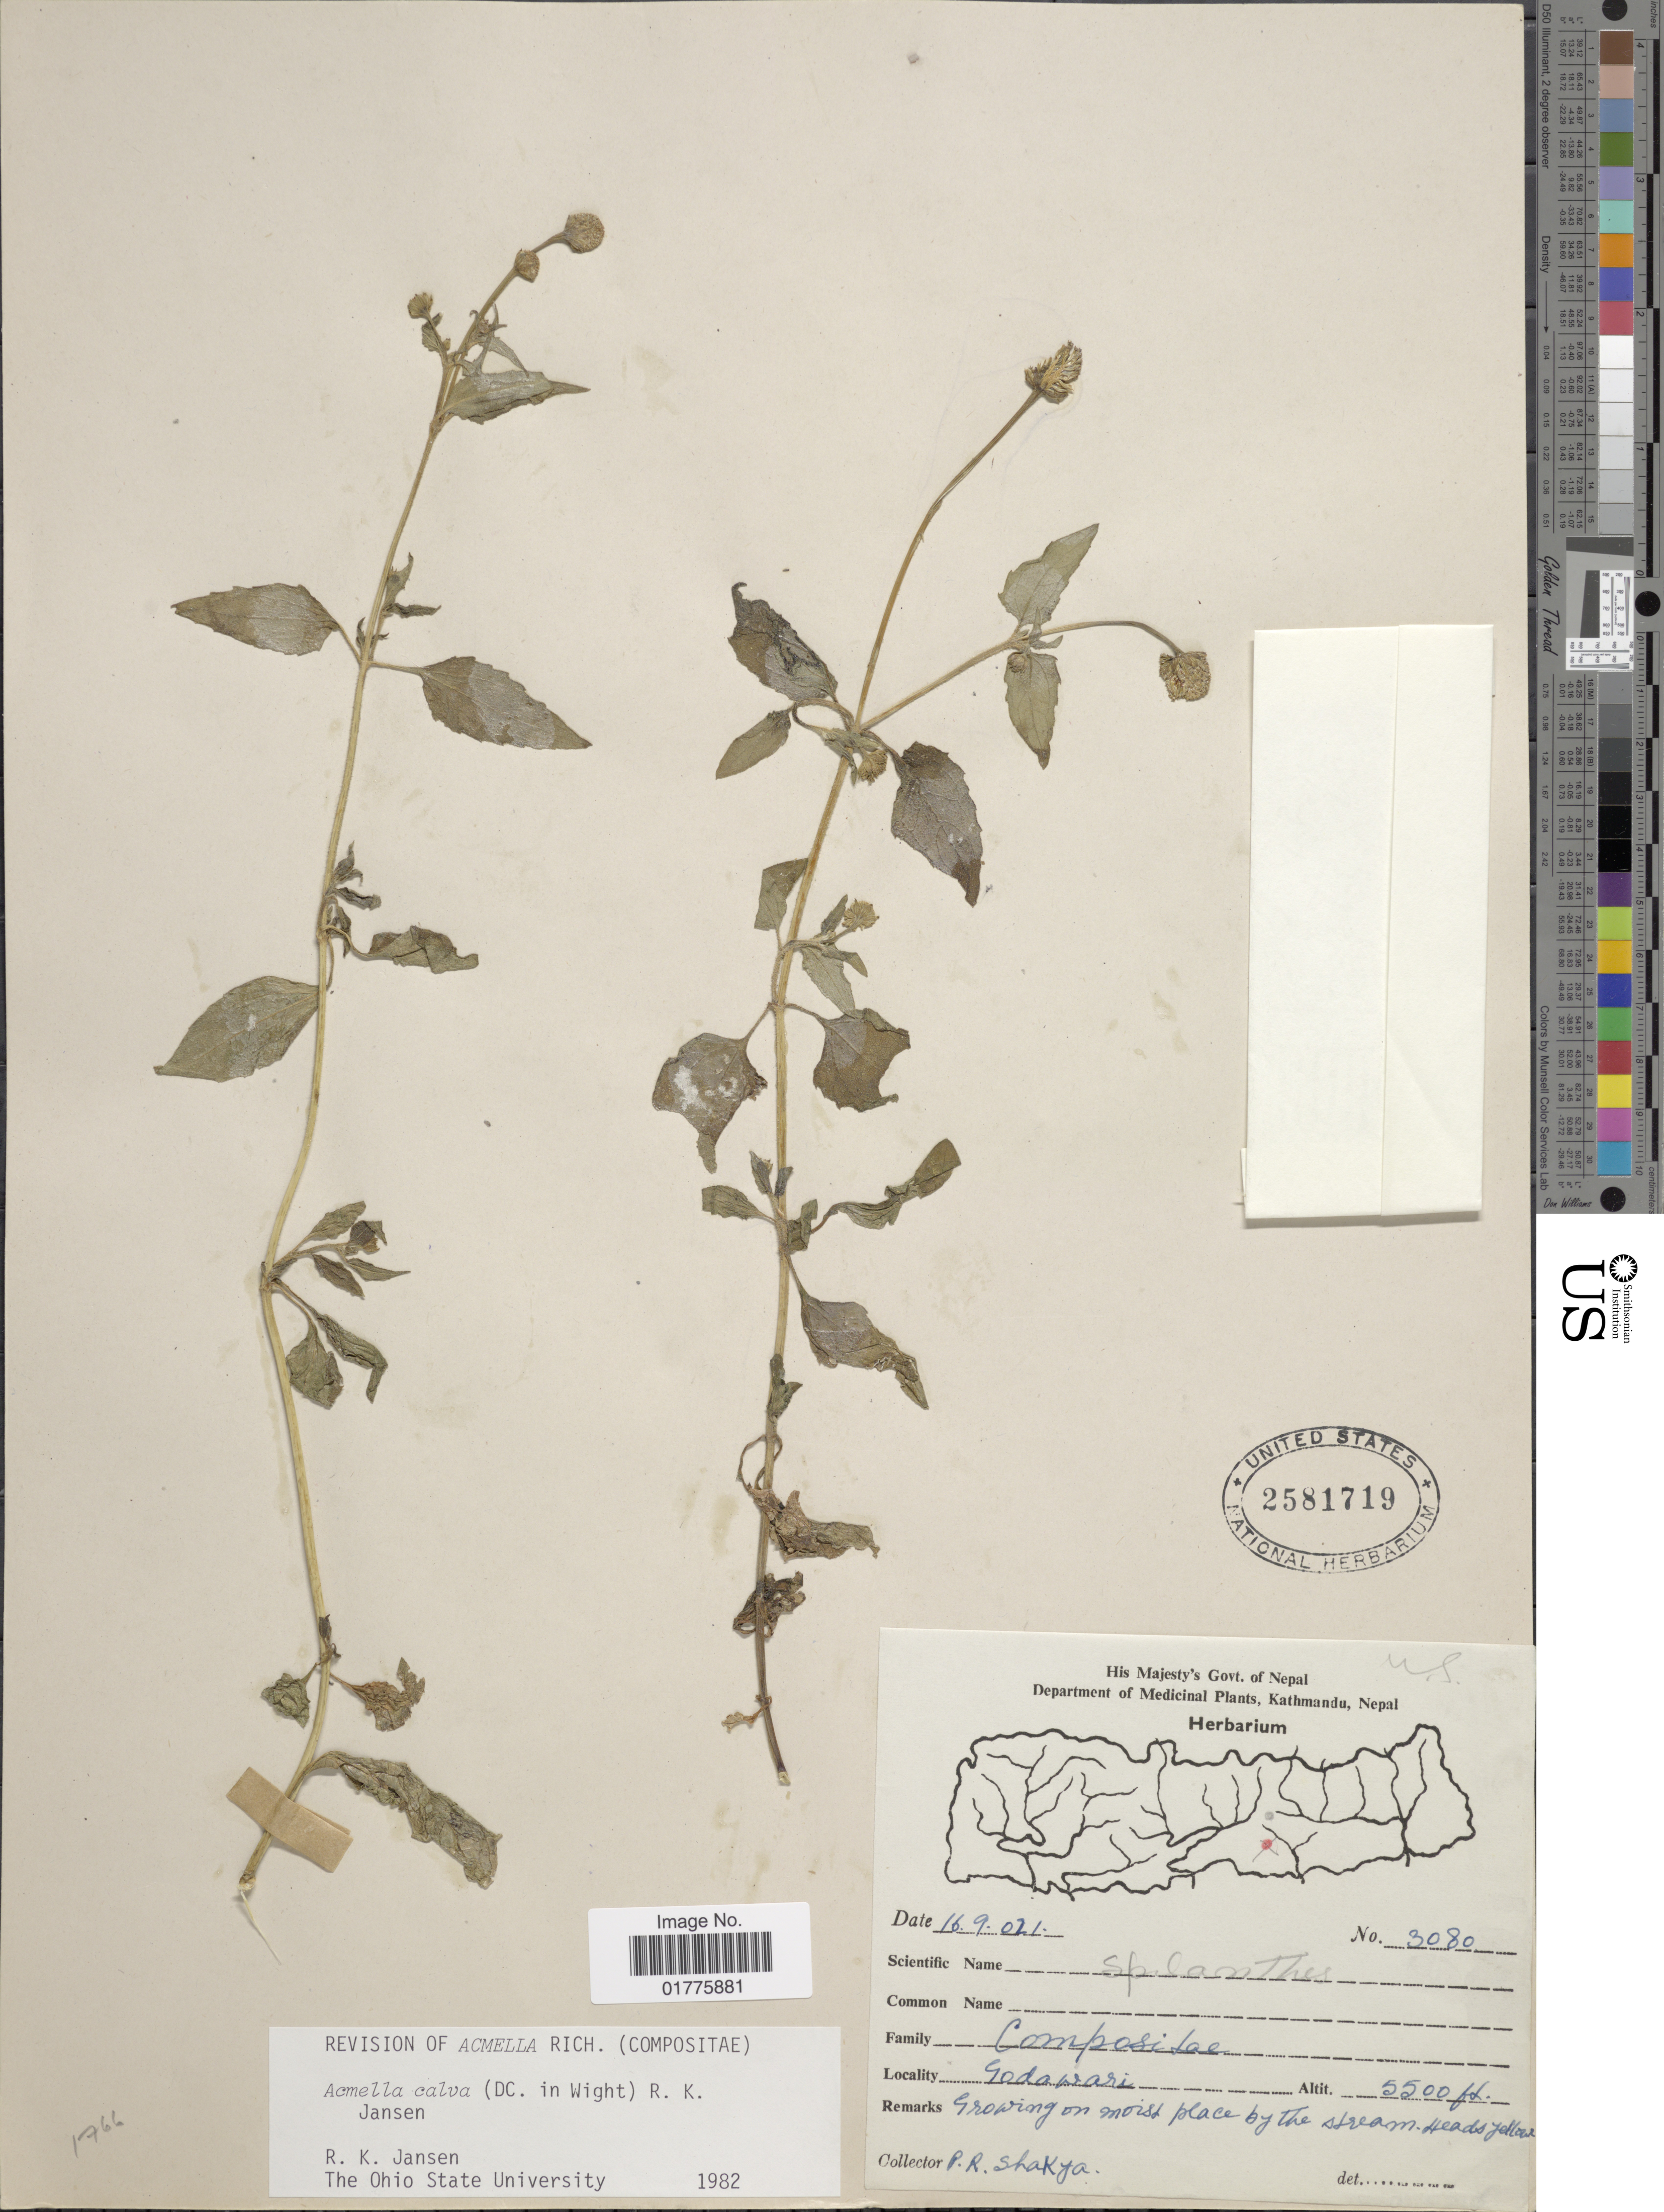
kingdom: Plantae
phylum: Tracheophyta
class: Magnoliopsida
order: Asterales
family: Asteraceae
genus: Acmella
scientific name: Acmella calva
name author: DC.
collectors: P. Shakya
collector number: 3080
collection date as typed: Transcribed d/m/y: 16/9/21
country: Nepal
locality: Gadawari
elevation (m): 1676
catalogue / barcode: US 2581719